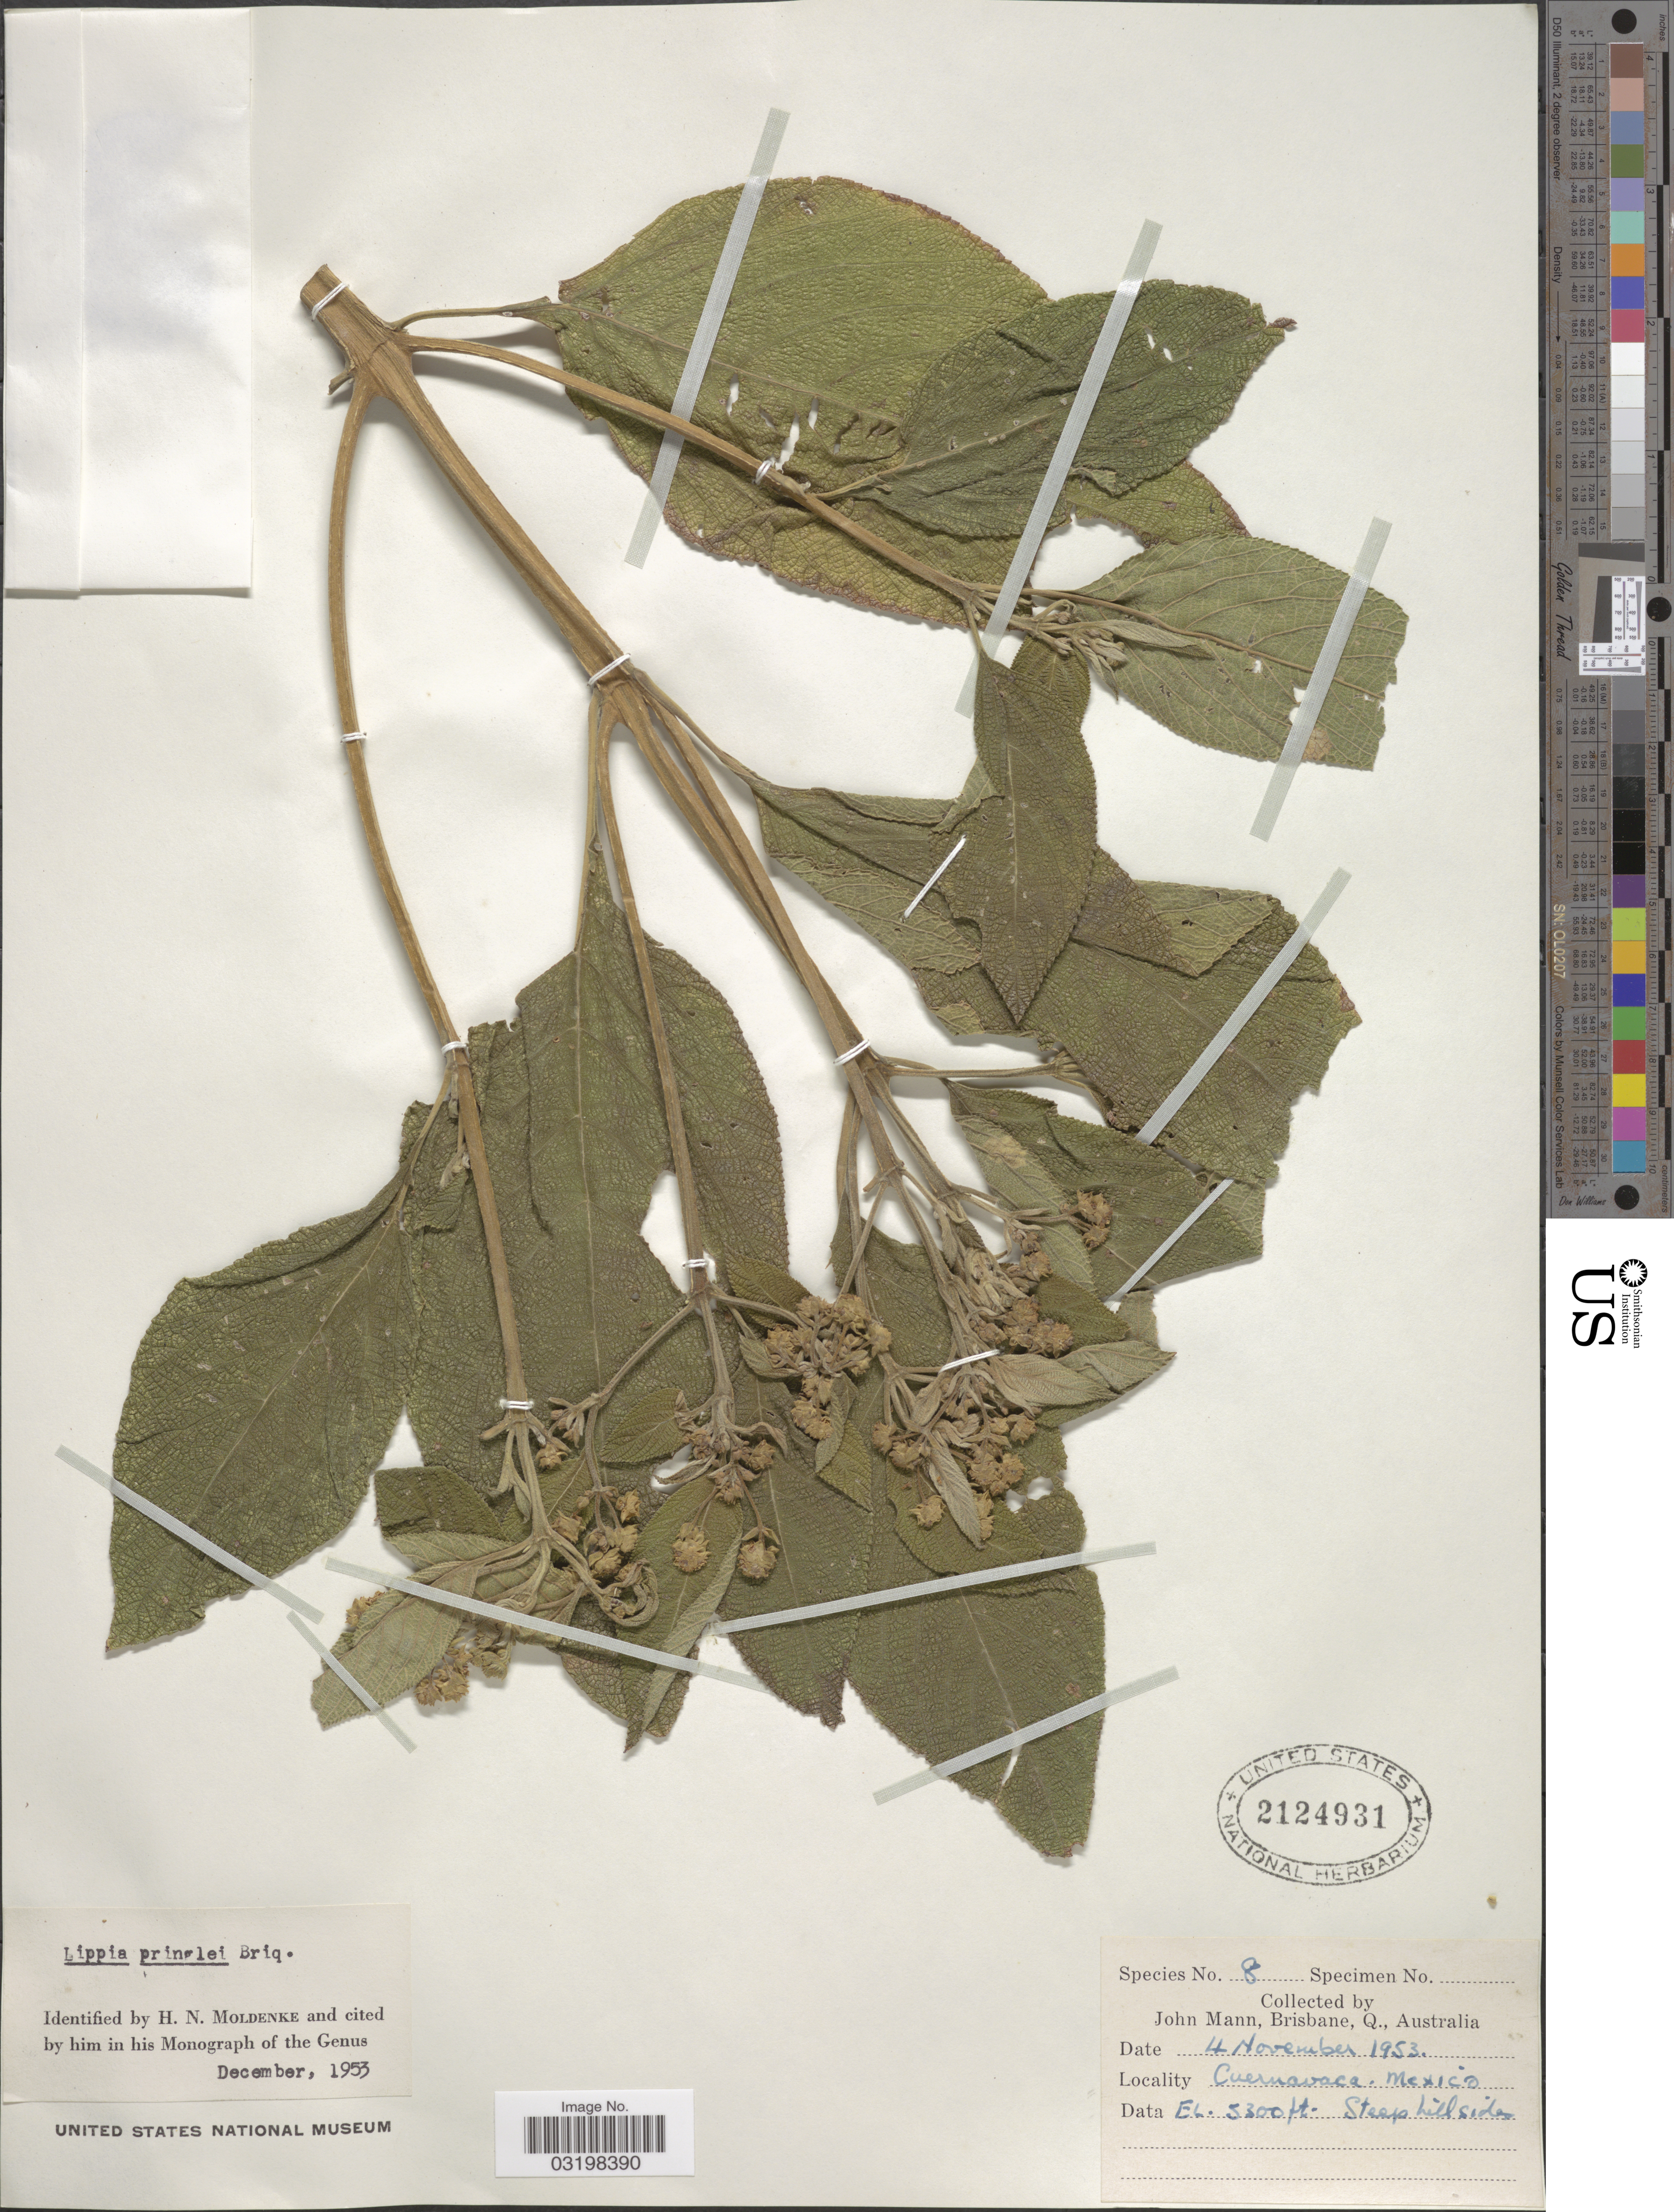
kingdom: Plantae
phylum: Tracheophyta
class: Magnoliopsida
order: Lamiales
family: Verbenaceae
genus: Lippia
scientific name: Lippia umbellata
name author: Cav.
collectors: J. Mann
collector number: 8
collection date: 1953-11-04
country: Mexico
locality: Cuernavaca. Steep hillsides.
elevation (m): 1615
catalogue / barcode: US 2124931